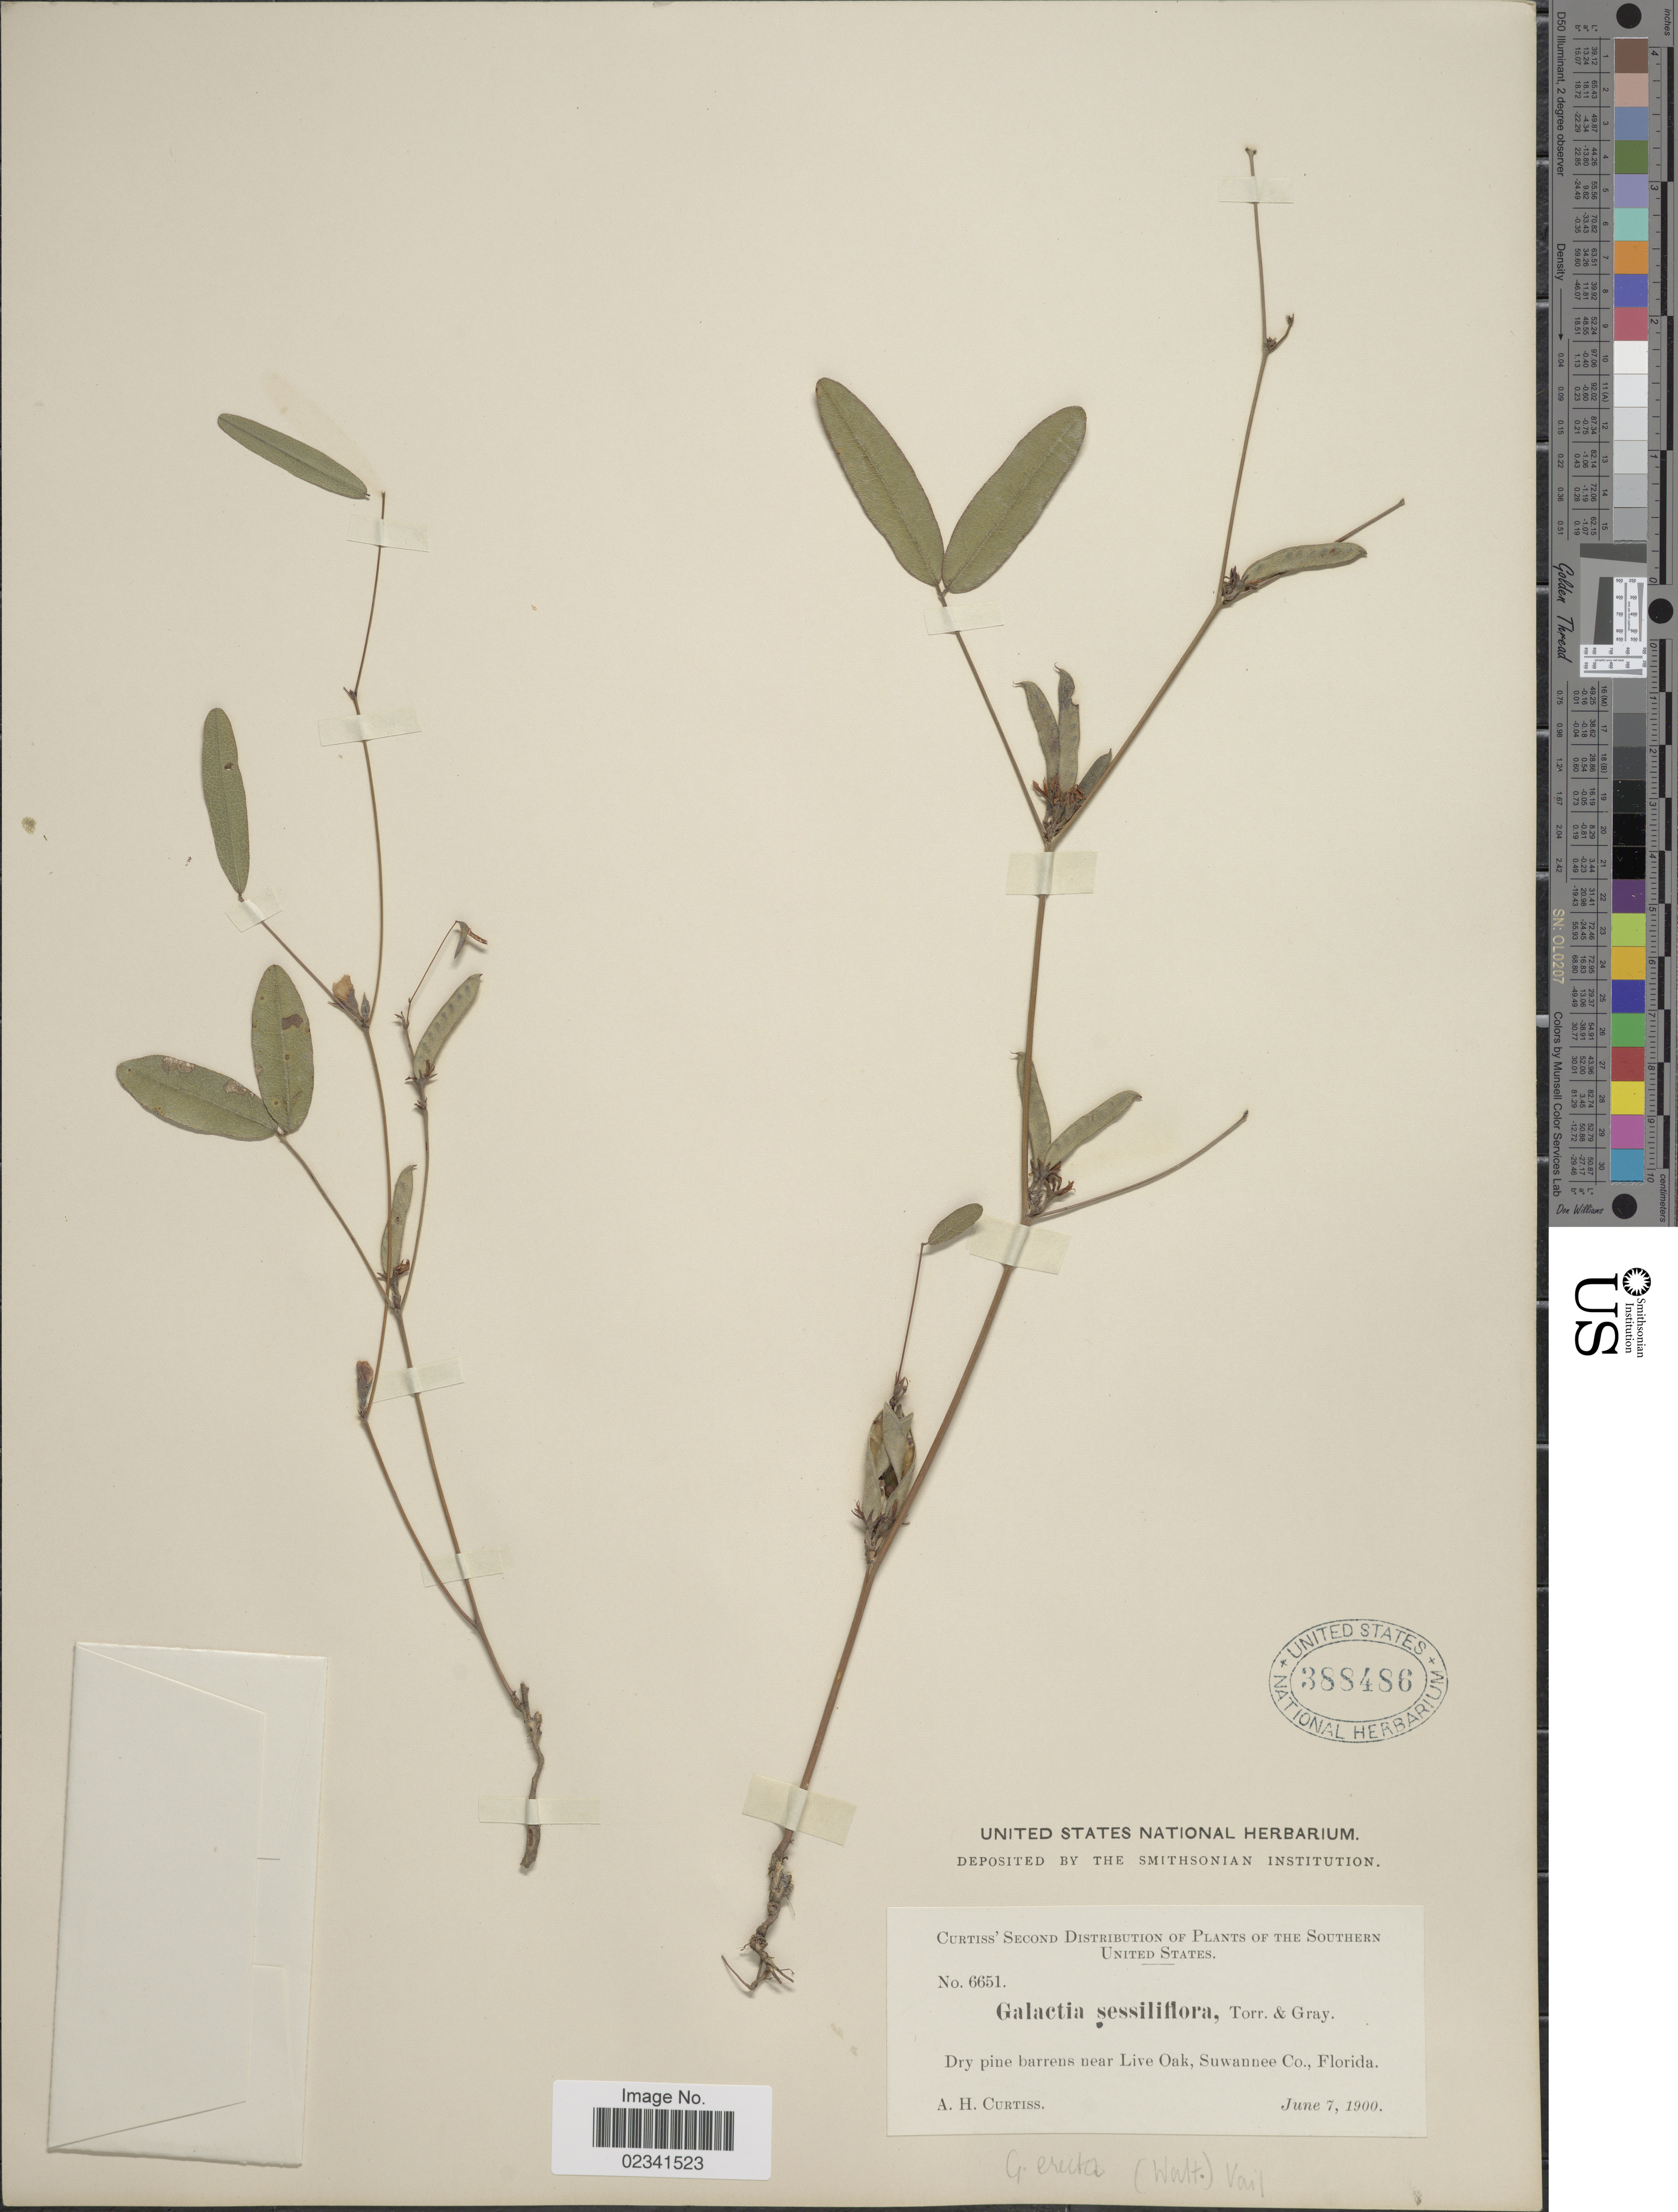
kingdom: Plantae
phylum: Tracheophyta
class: Magnoliopsida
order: Fabales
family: Fabaceae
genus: Galactia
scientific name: Galactia erecta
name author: (Walter) Vail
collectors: A. H. Curtiss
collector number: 6651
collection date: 1900-06-07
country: United States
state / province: Florida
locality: The Southern United States, Dry pine barrens near Live Oak, Suwannee Co.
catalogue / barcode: US 388486